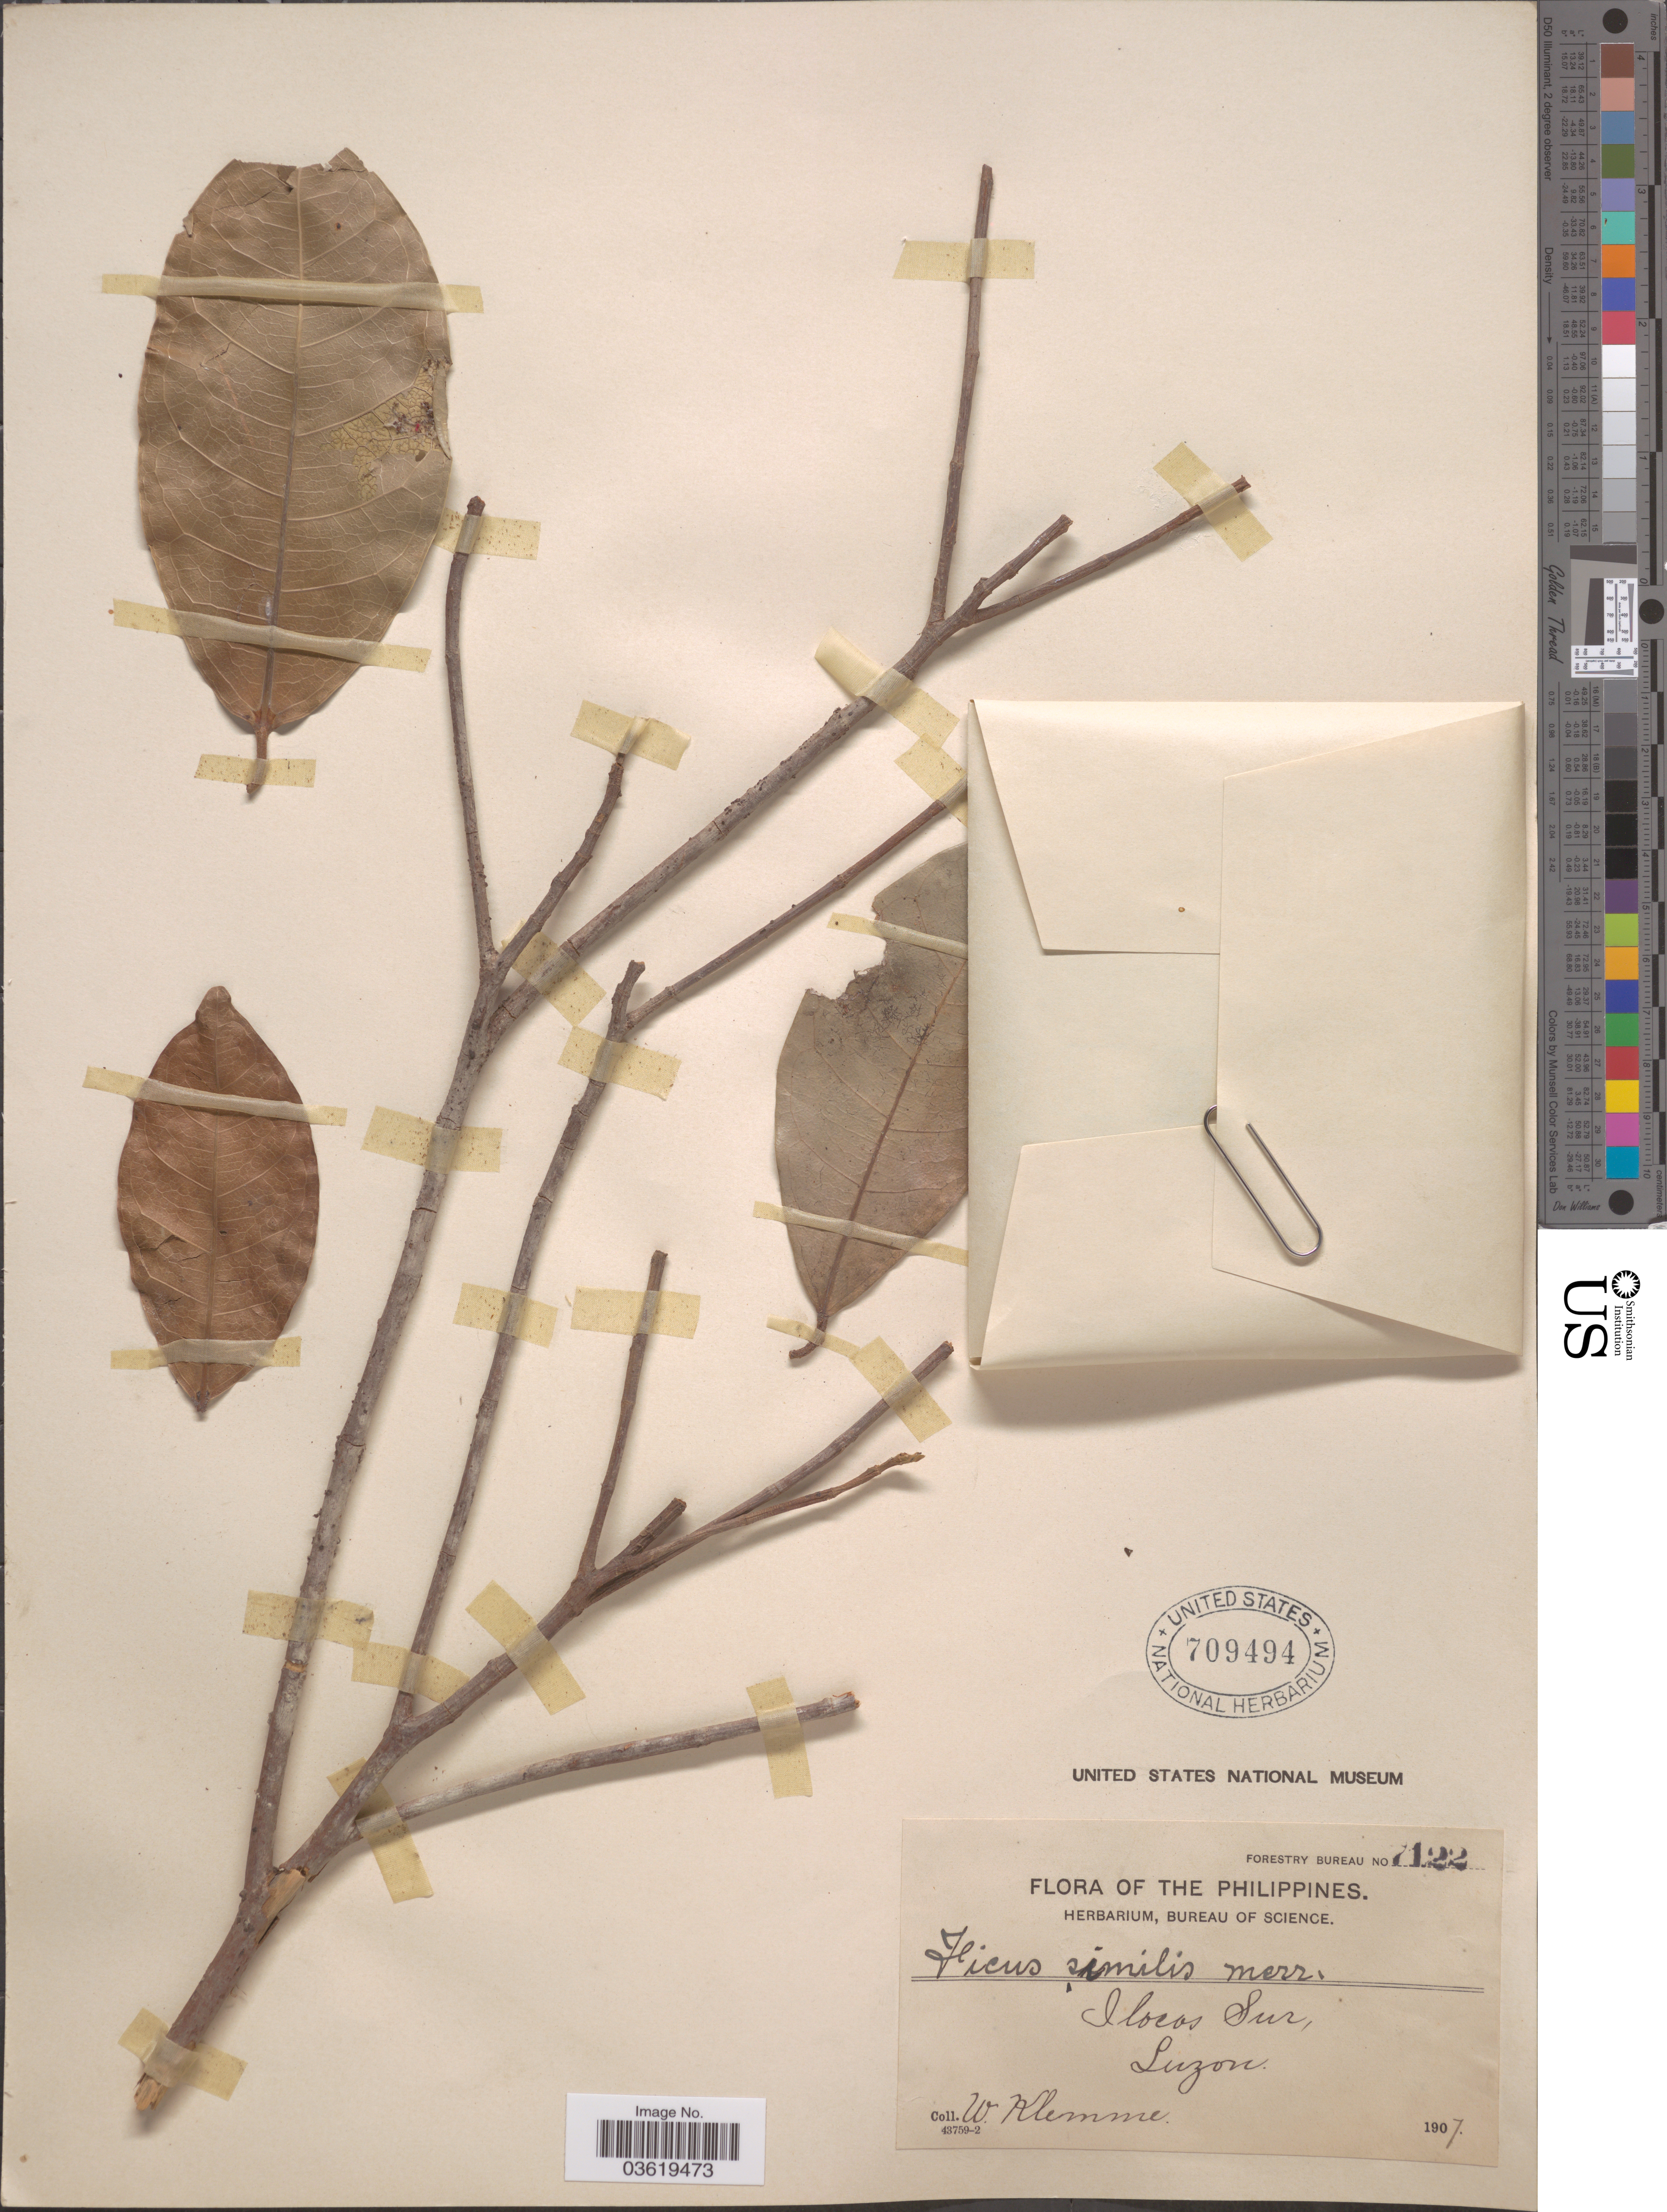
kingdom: Plantae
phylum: Tracheophyta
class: Magnoliopsida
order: Rosales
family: Moraceae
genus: Ficus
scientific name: Ficus pubinervis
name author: Blume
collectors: W. Klemme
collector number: Forestry Bureau 7122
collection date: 1907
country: Philippines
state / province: Ilocos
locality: Ilocos Sur, Luzon.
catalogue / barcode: US 709494